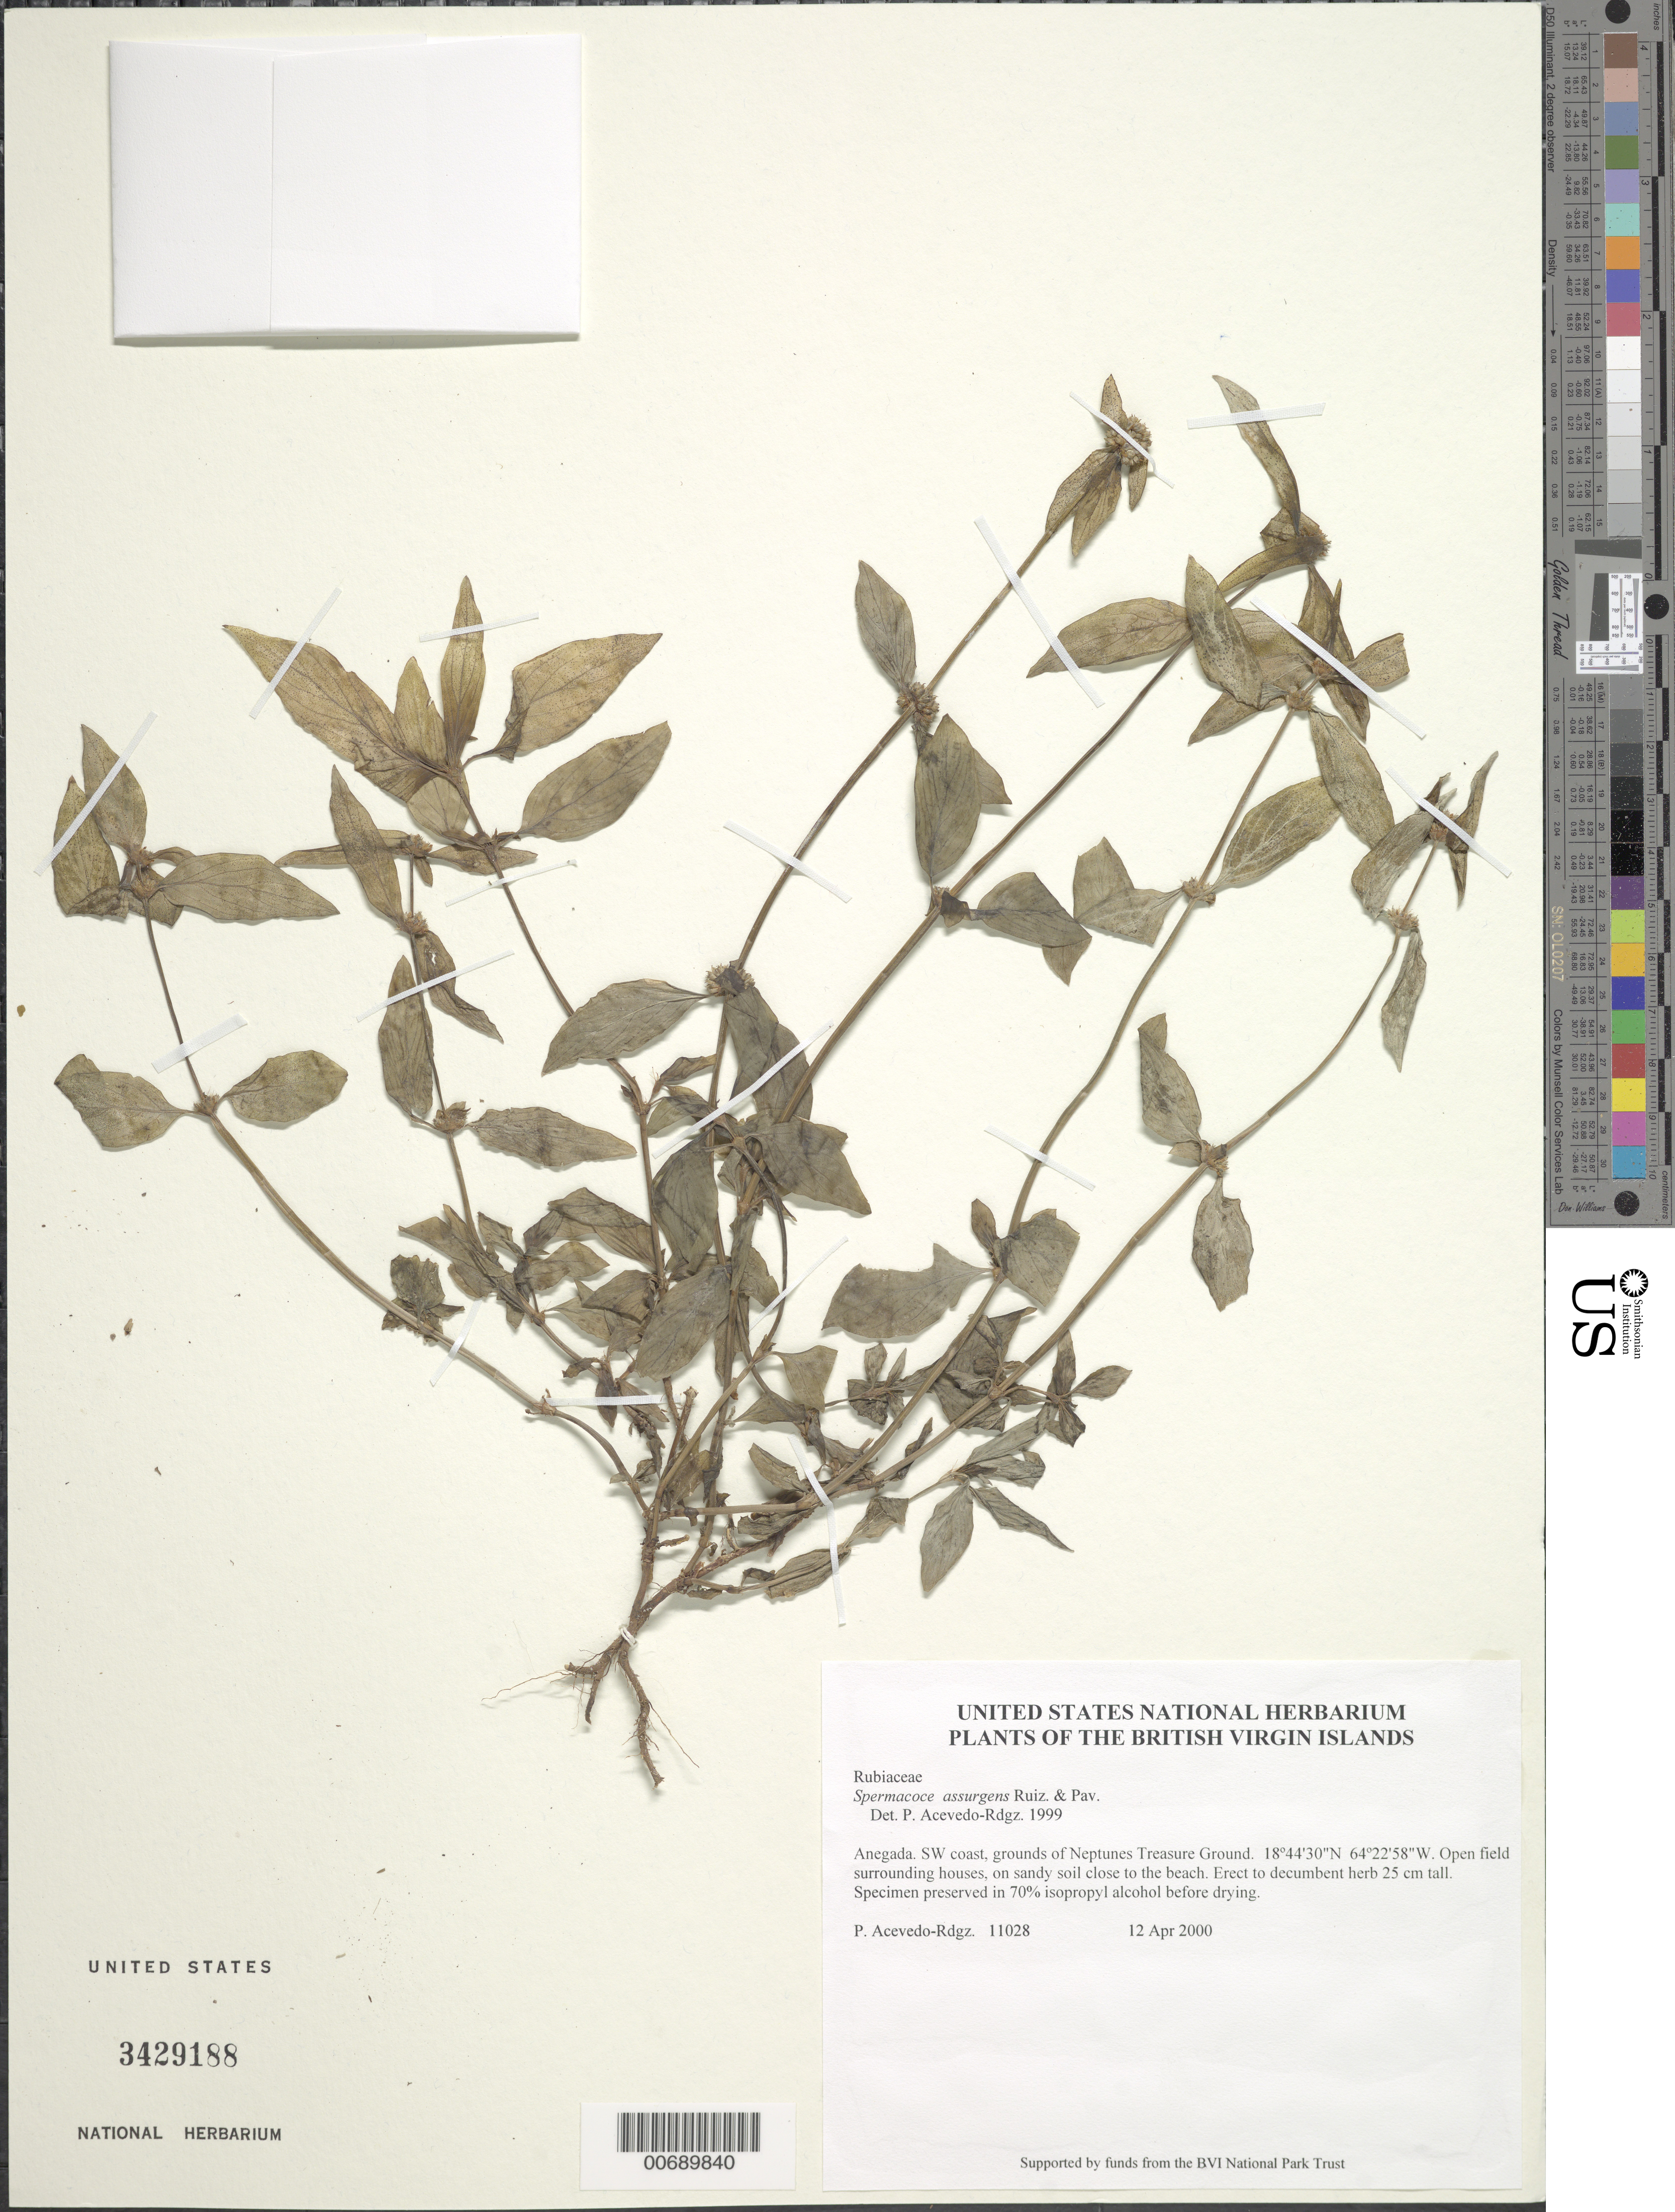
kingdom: Plantae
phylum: Tracheophyta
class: Magnoliopsida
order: Gentianales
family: Rubiaceae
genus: Spermacoce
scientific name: Spermacoce assurgens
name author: Ruiz & Pav.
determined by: Acevedo-Rodríguez, P., (BOT), Smithsonian Institution - National Museum of Natural History (UNITED STATES)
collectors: P. Acevedo-Rodr.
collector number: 11028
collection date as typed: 12 Apr 2000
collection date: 2000-04-12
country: British Virgin Islands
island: Anegada I.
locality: SW coast, grounds of Neptunes Treasure Ground.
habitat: Open field surrounding houses, on sandy soil close to the beach.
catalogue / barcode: US 3429188